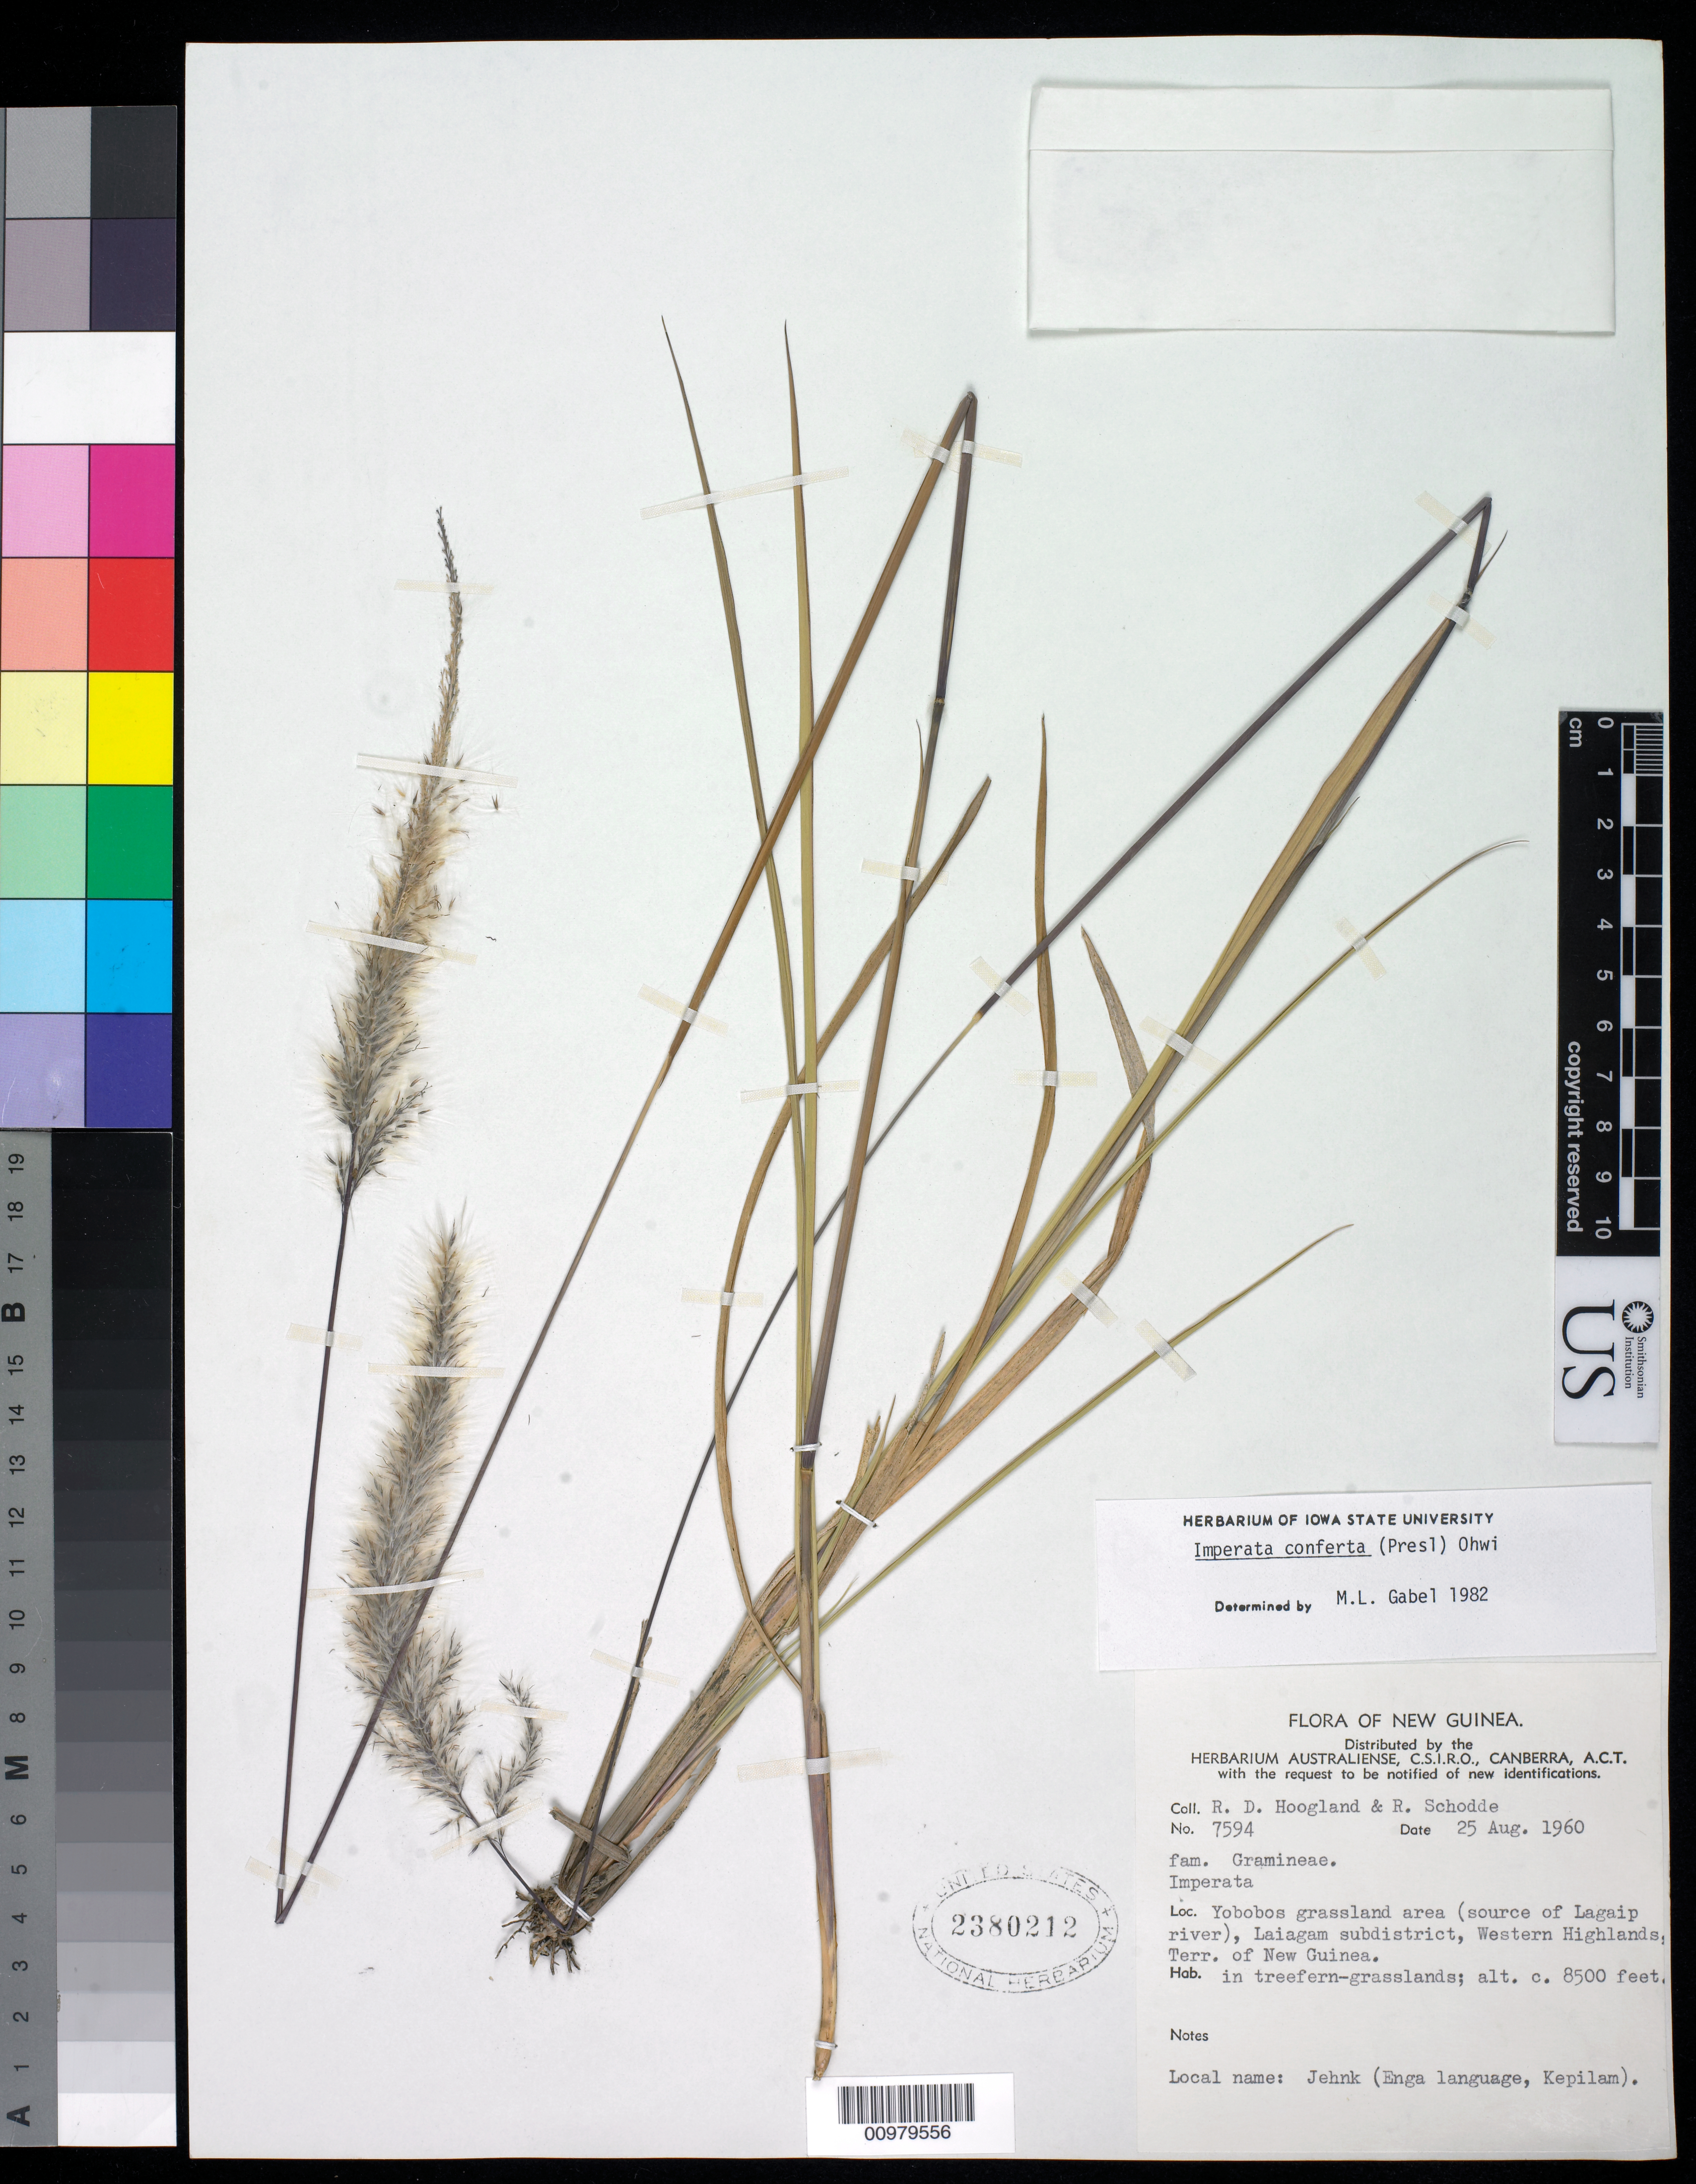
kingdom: Plantae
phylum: Tracheophyta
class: Liliopsida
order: Poales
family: Poaceae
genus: Imperata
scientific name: Imperata conferta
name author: (J. Presl) Ohwi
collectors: R. D. Hoogland & R. Schodde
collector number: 7594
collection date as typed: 25 Aug 1960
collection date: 1960-08-25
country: Papua New Guinea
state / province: Enga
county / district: Laiagam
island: New Guinea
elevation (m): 2591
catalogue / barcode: US 2380212